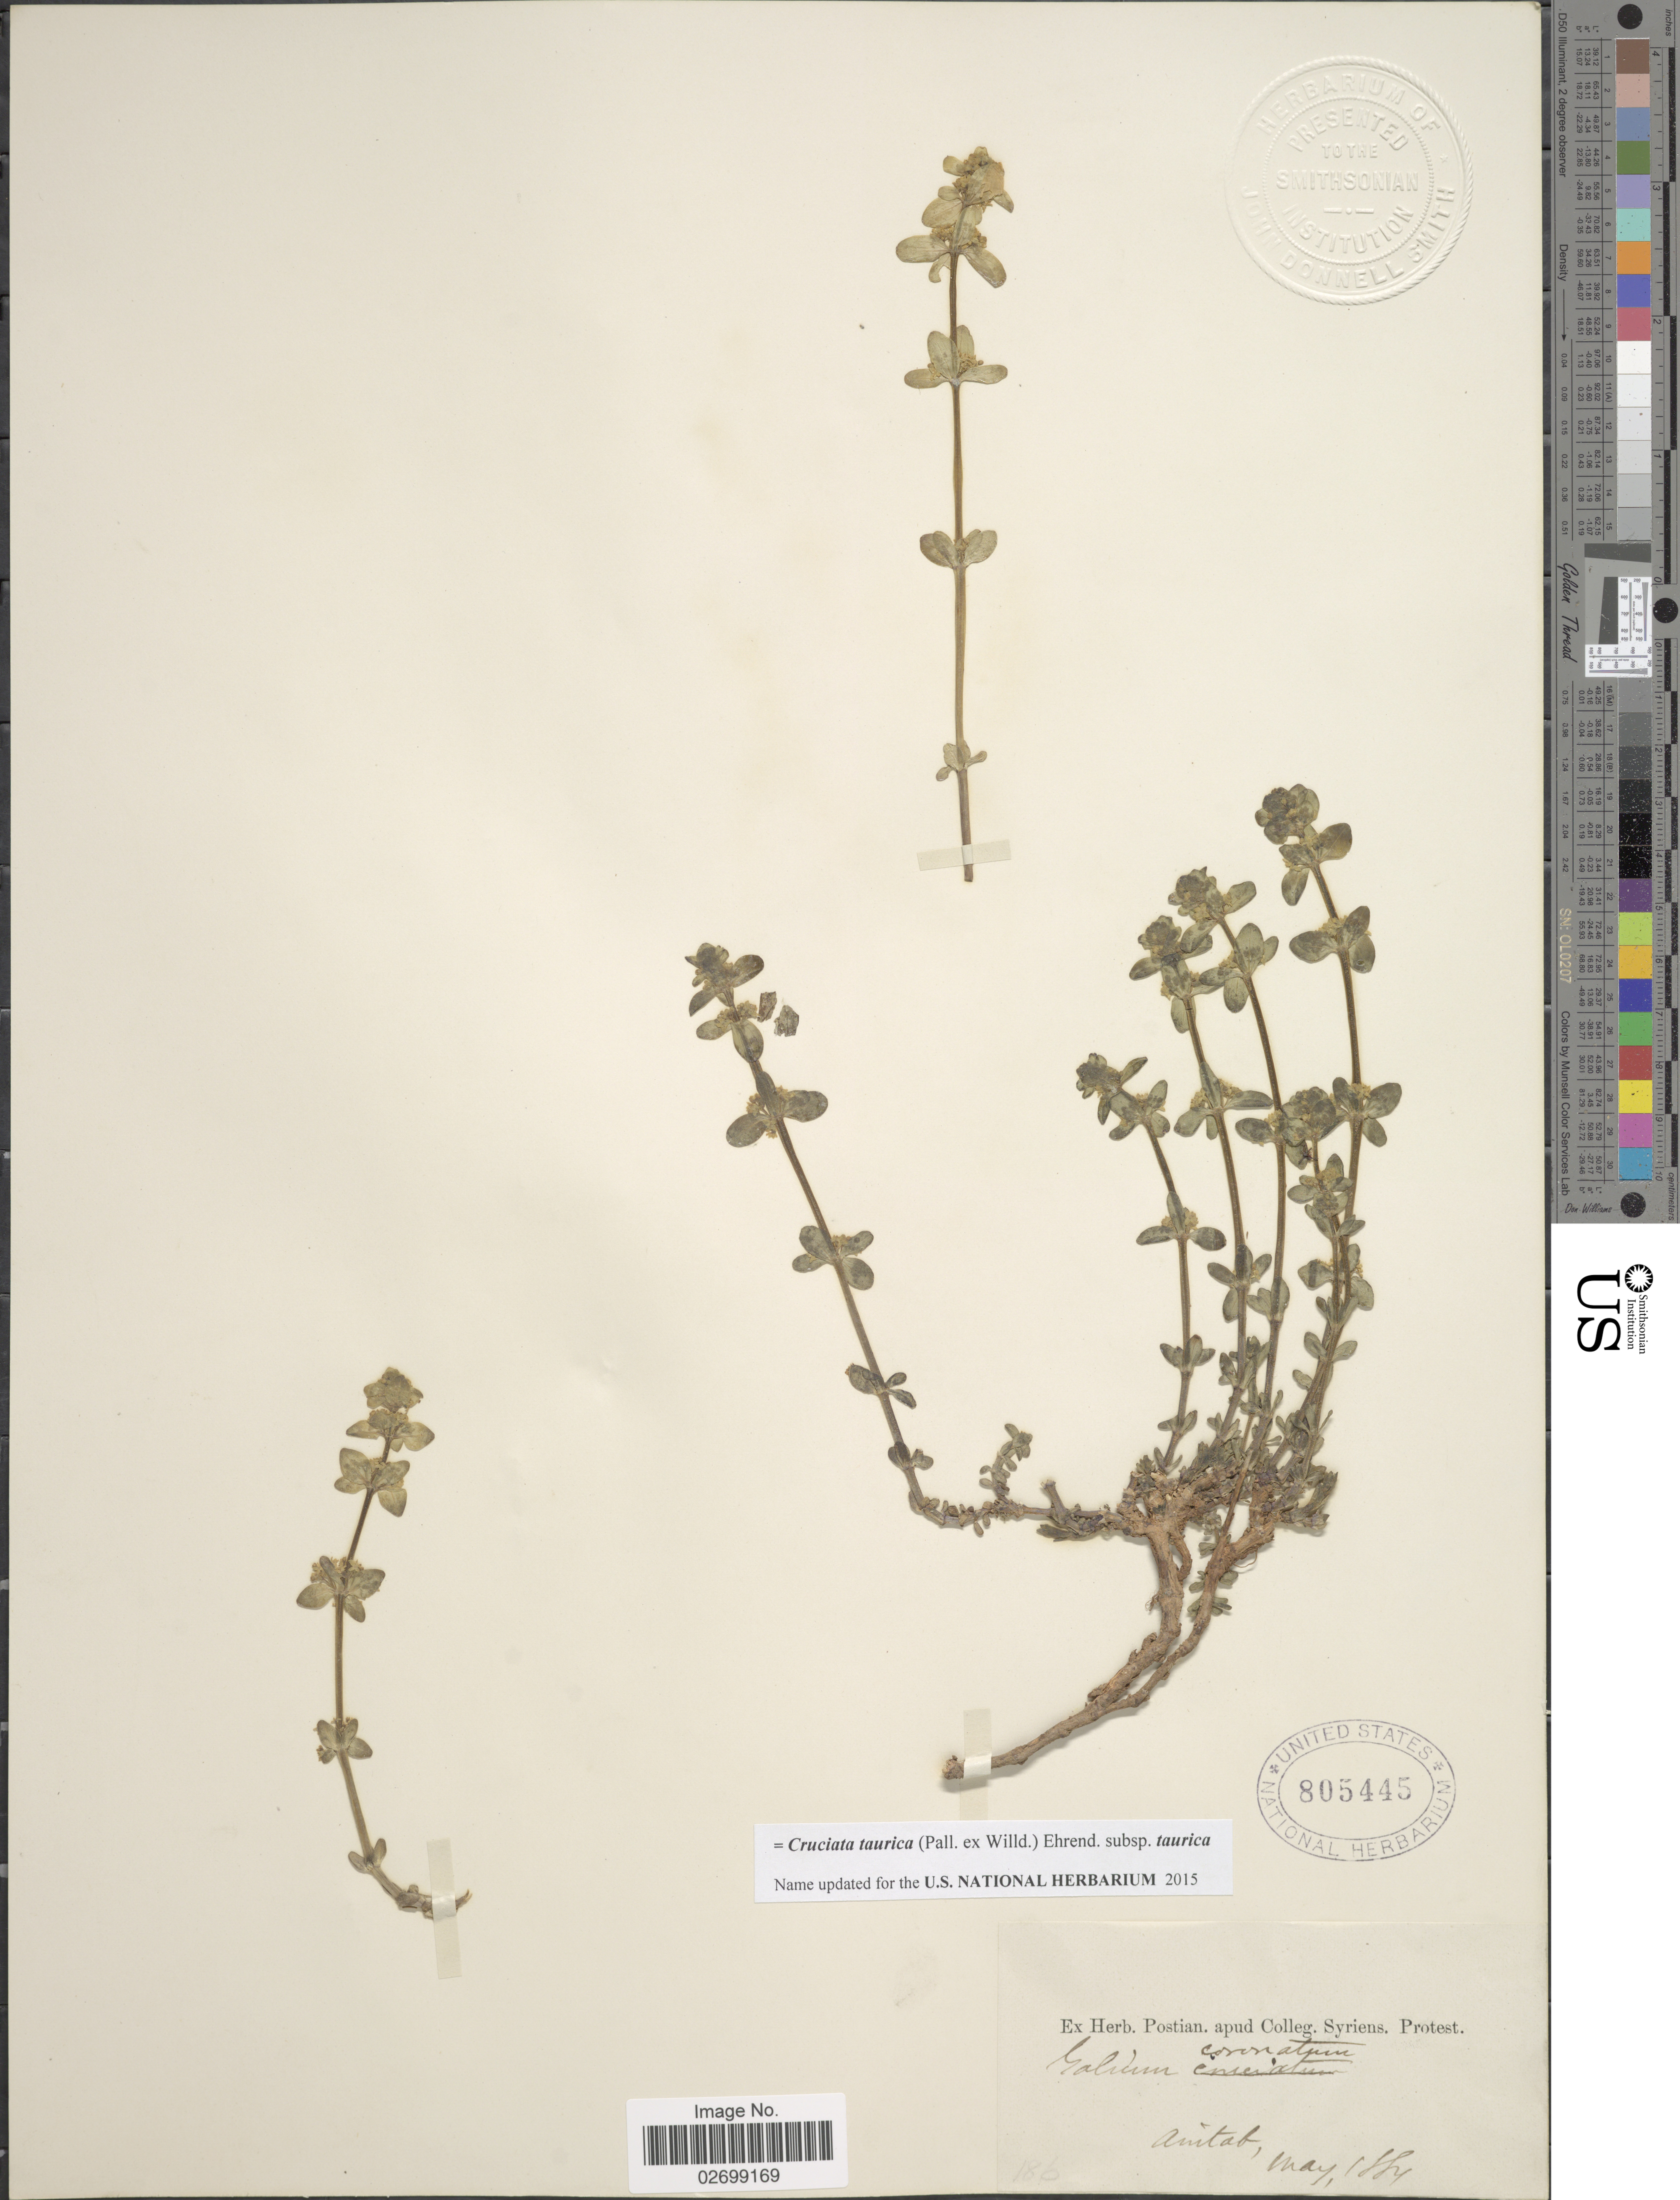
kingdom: Plantae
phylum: Tracheophyta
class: Magnoliopsida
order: Gentianales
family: Rubiaceae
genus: Cruciata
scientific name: Cruciata taurica subsp. taurica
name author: (Pall. ex Willd.) Ehrend.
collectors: ex herb. Postian. apud Colleg. Syriens. Protest. USE "Fannie P. A. Shepard" (10308853) AS PRIMARY COLLECTOR INSTEAD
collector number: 186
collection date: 1884-05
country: Turkey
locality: Anitab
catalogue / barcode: US 805445